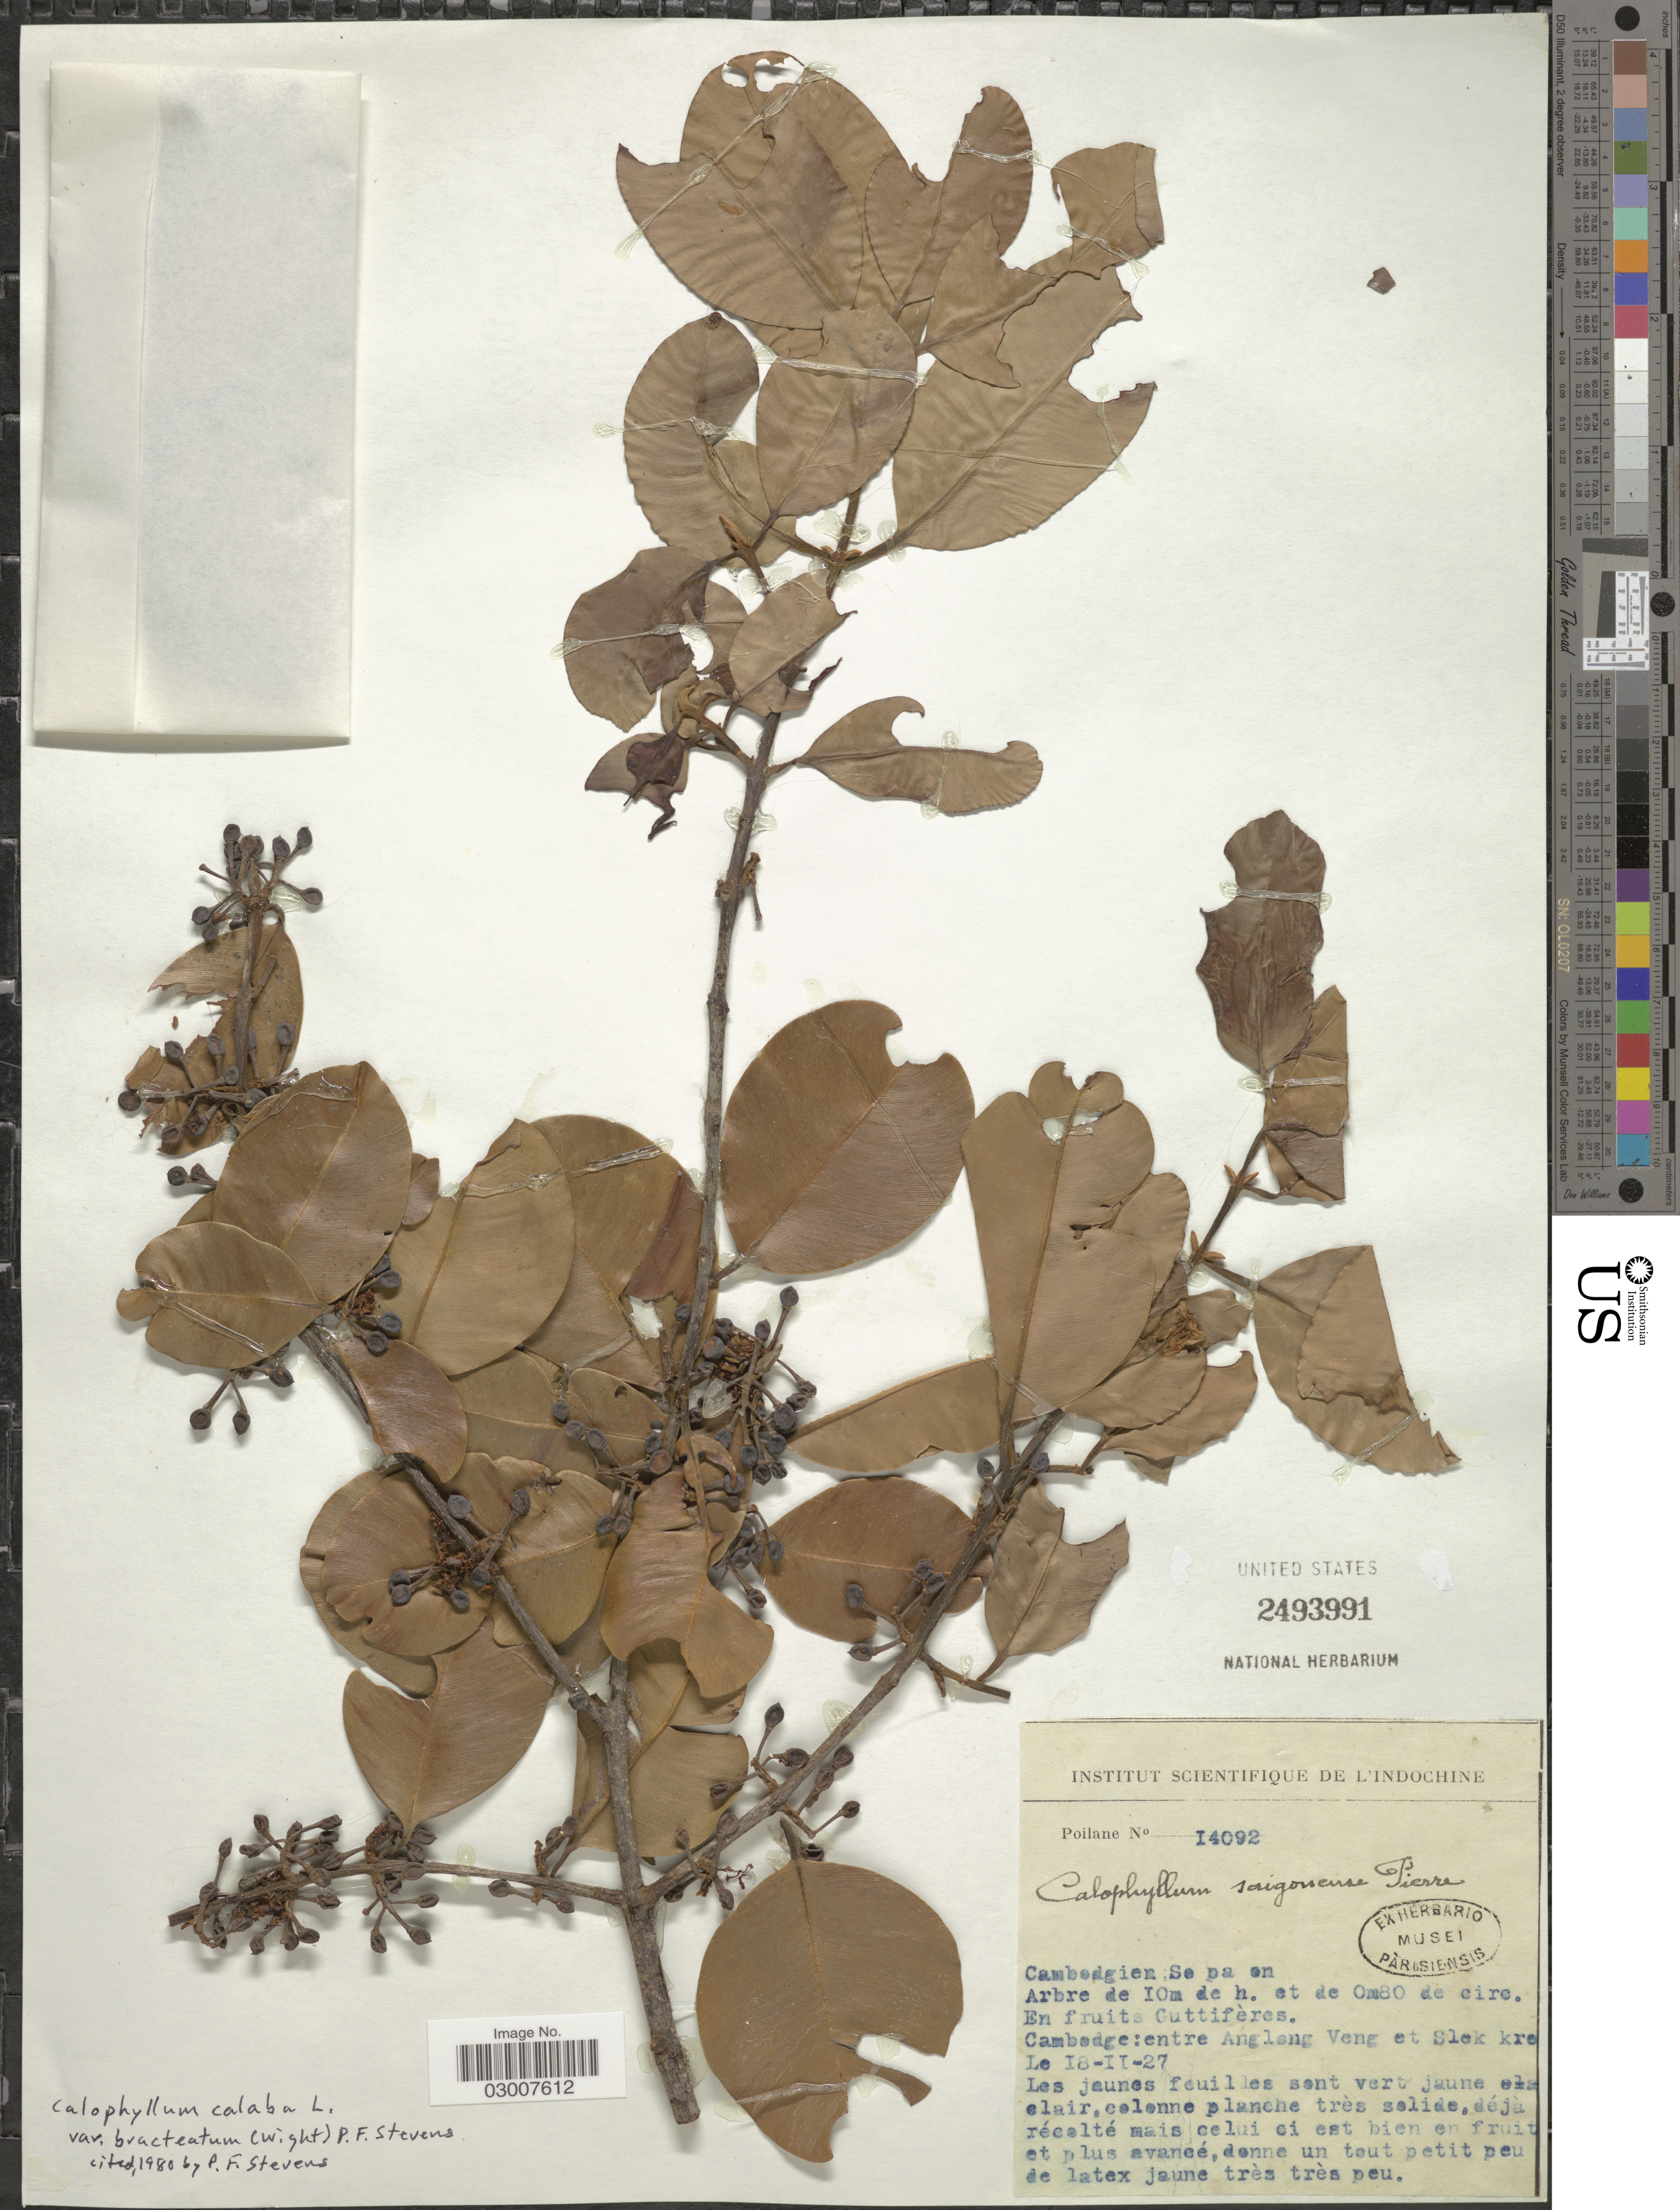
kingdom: Plantae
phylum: Tracheophyta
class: Magnoliopsida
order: Malpighiales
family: Calophyllaceae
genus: Calophyllum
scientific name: Calophyllum calaba var. bracteatum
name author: (Wight) P.F. Stevens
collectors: -. Poilane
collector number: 14092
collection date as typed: Transcribed d/m/y: 18/2/27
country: Cambodia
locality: Cambodge: entre Anglong Veng et Slek kre Le.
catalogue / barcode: US 2493991